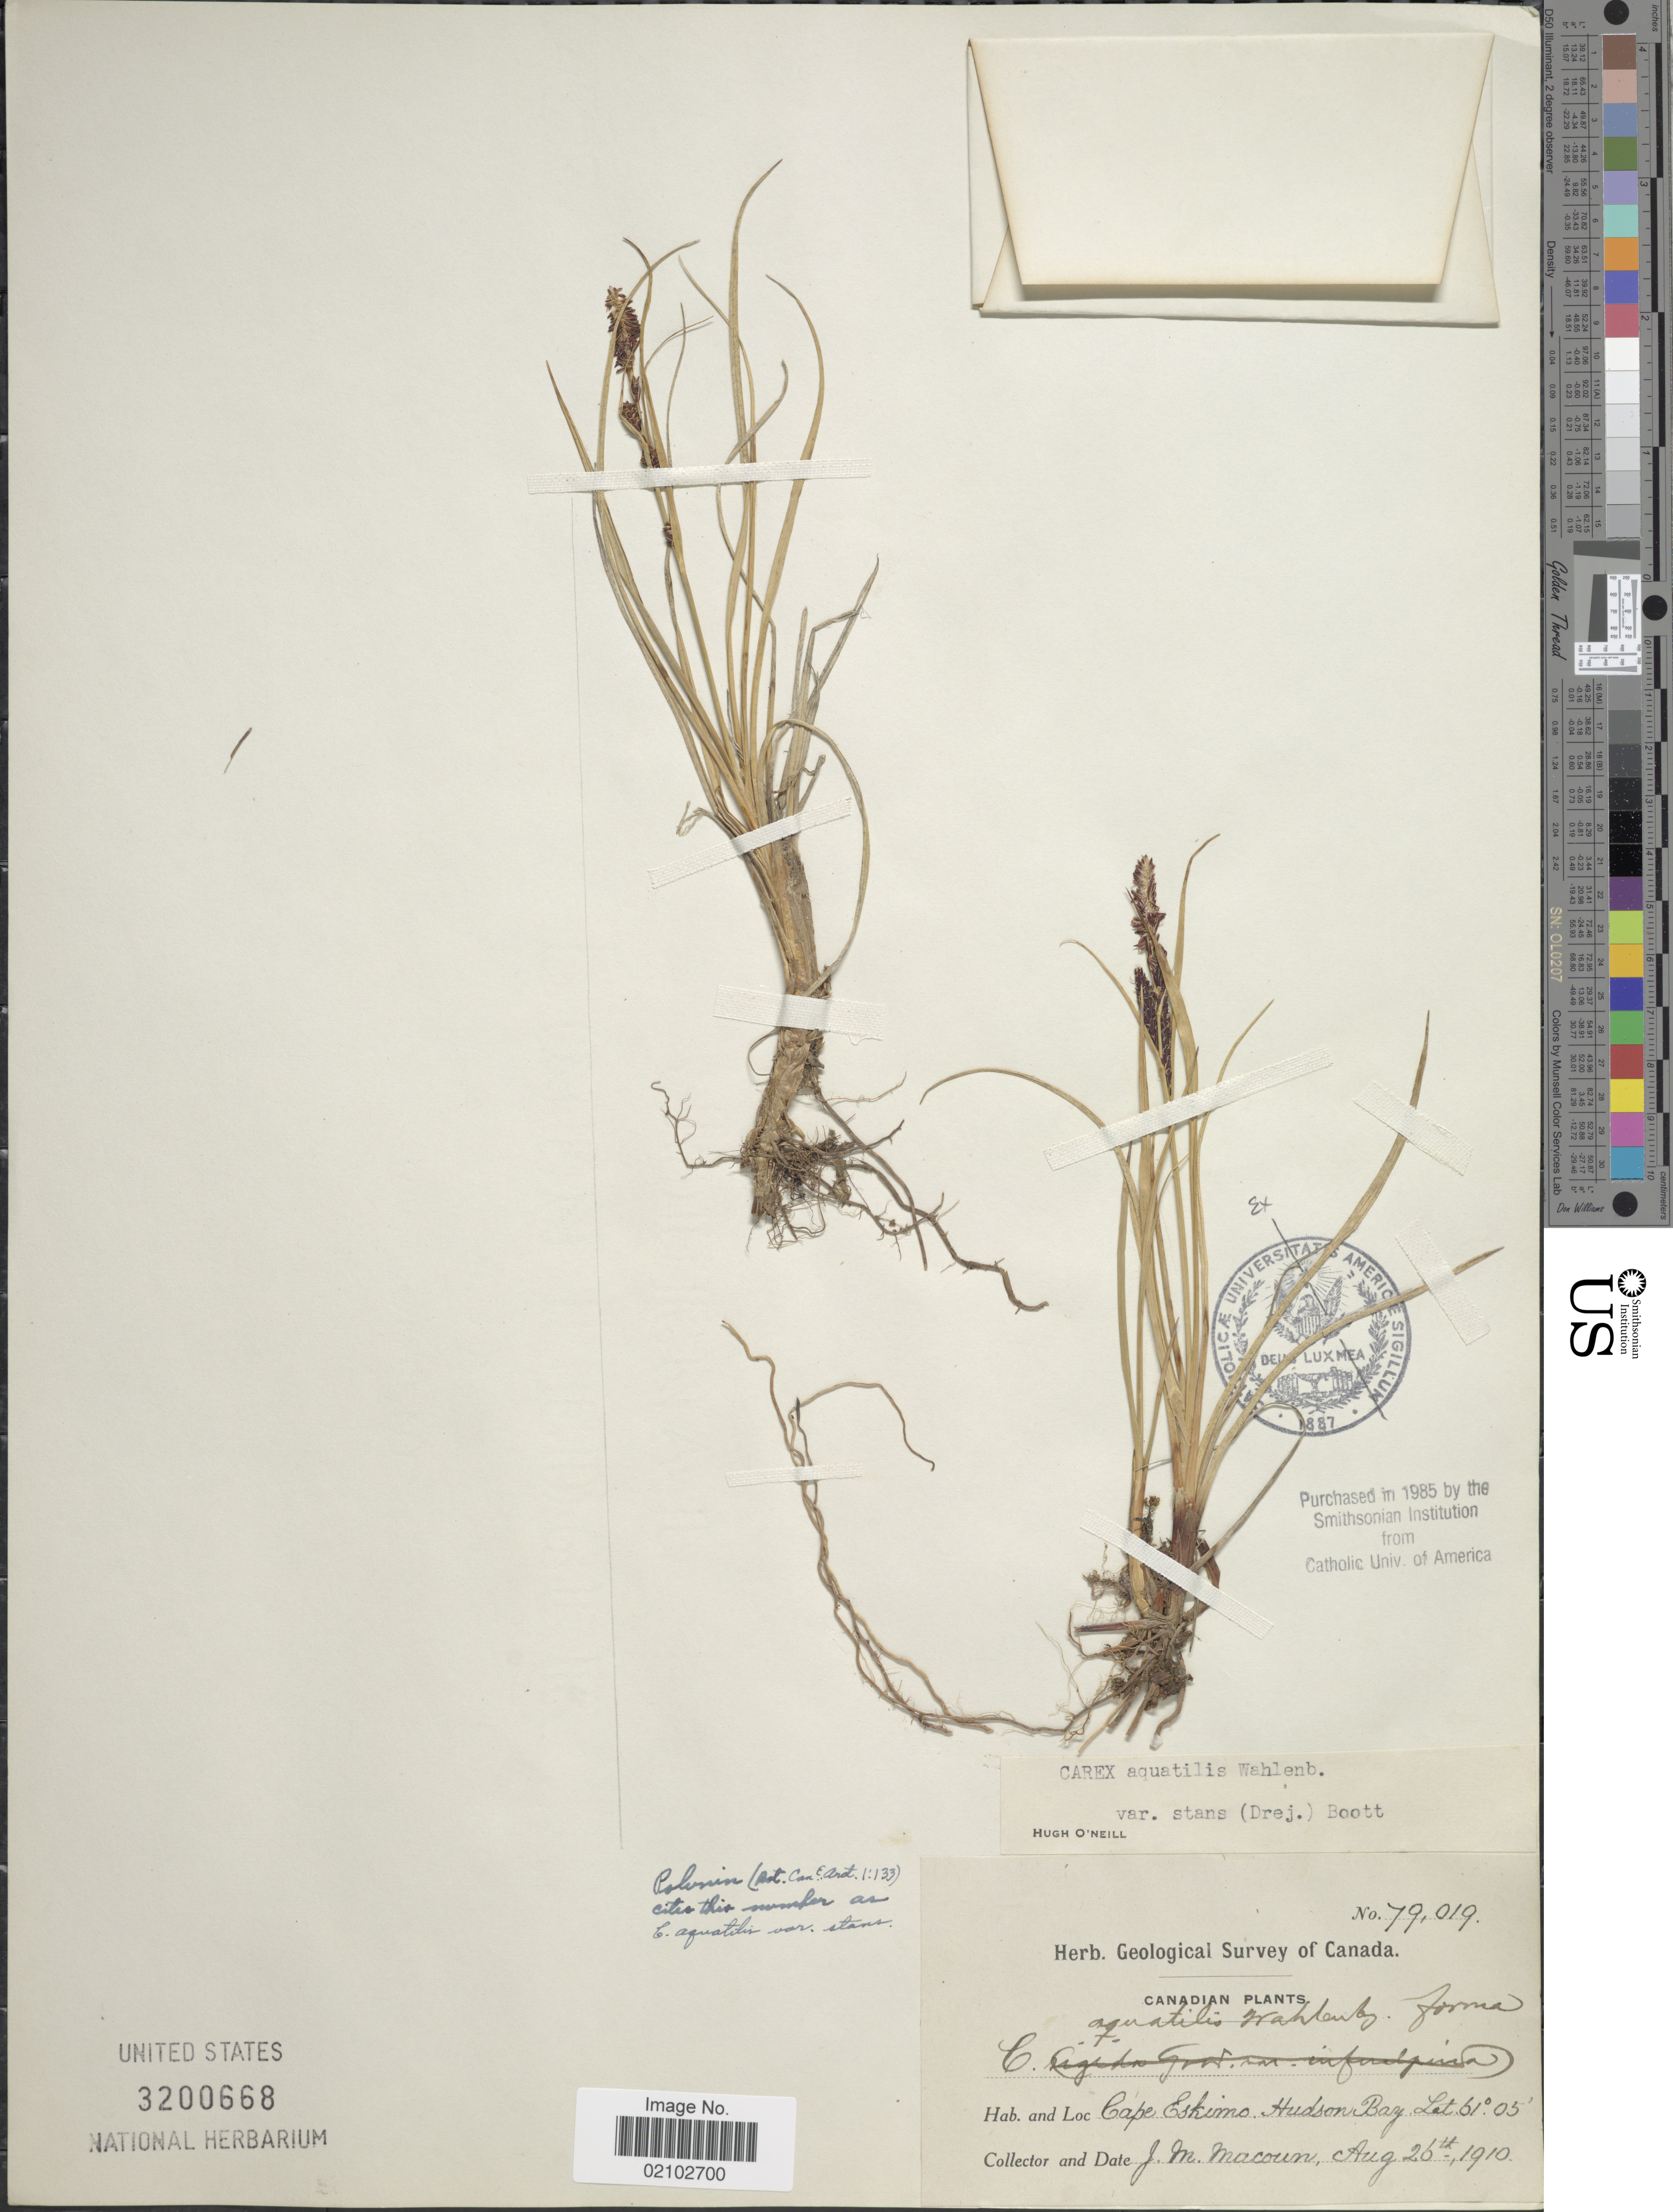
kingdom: Plantae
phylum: Tracheophyta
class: Liliopsida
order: Poales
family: Cyperaceae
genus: Carex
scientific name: Carex aquatilis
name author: Wahlenb.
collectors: J. M. Macoun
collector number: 79019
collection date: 1910-08-26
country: Canada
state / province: Nunavut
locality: Cape Eskimo, Hudson Bay.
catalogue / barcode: US 3200668